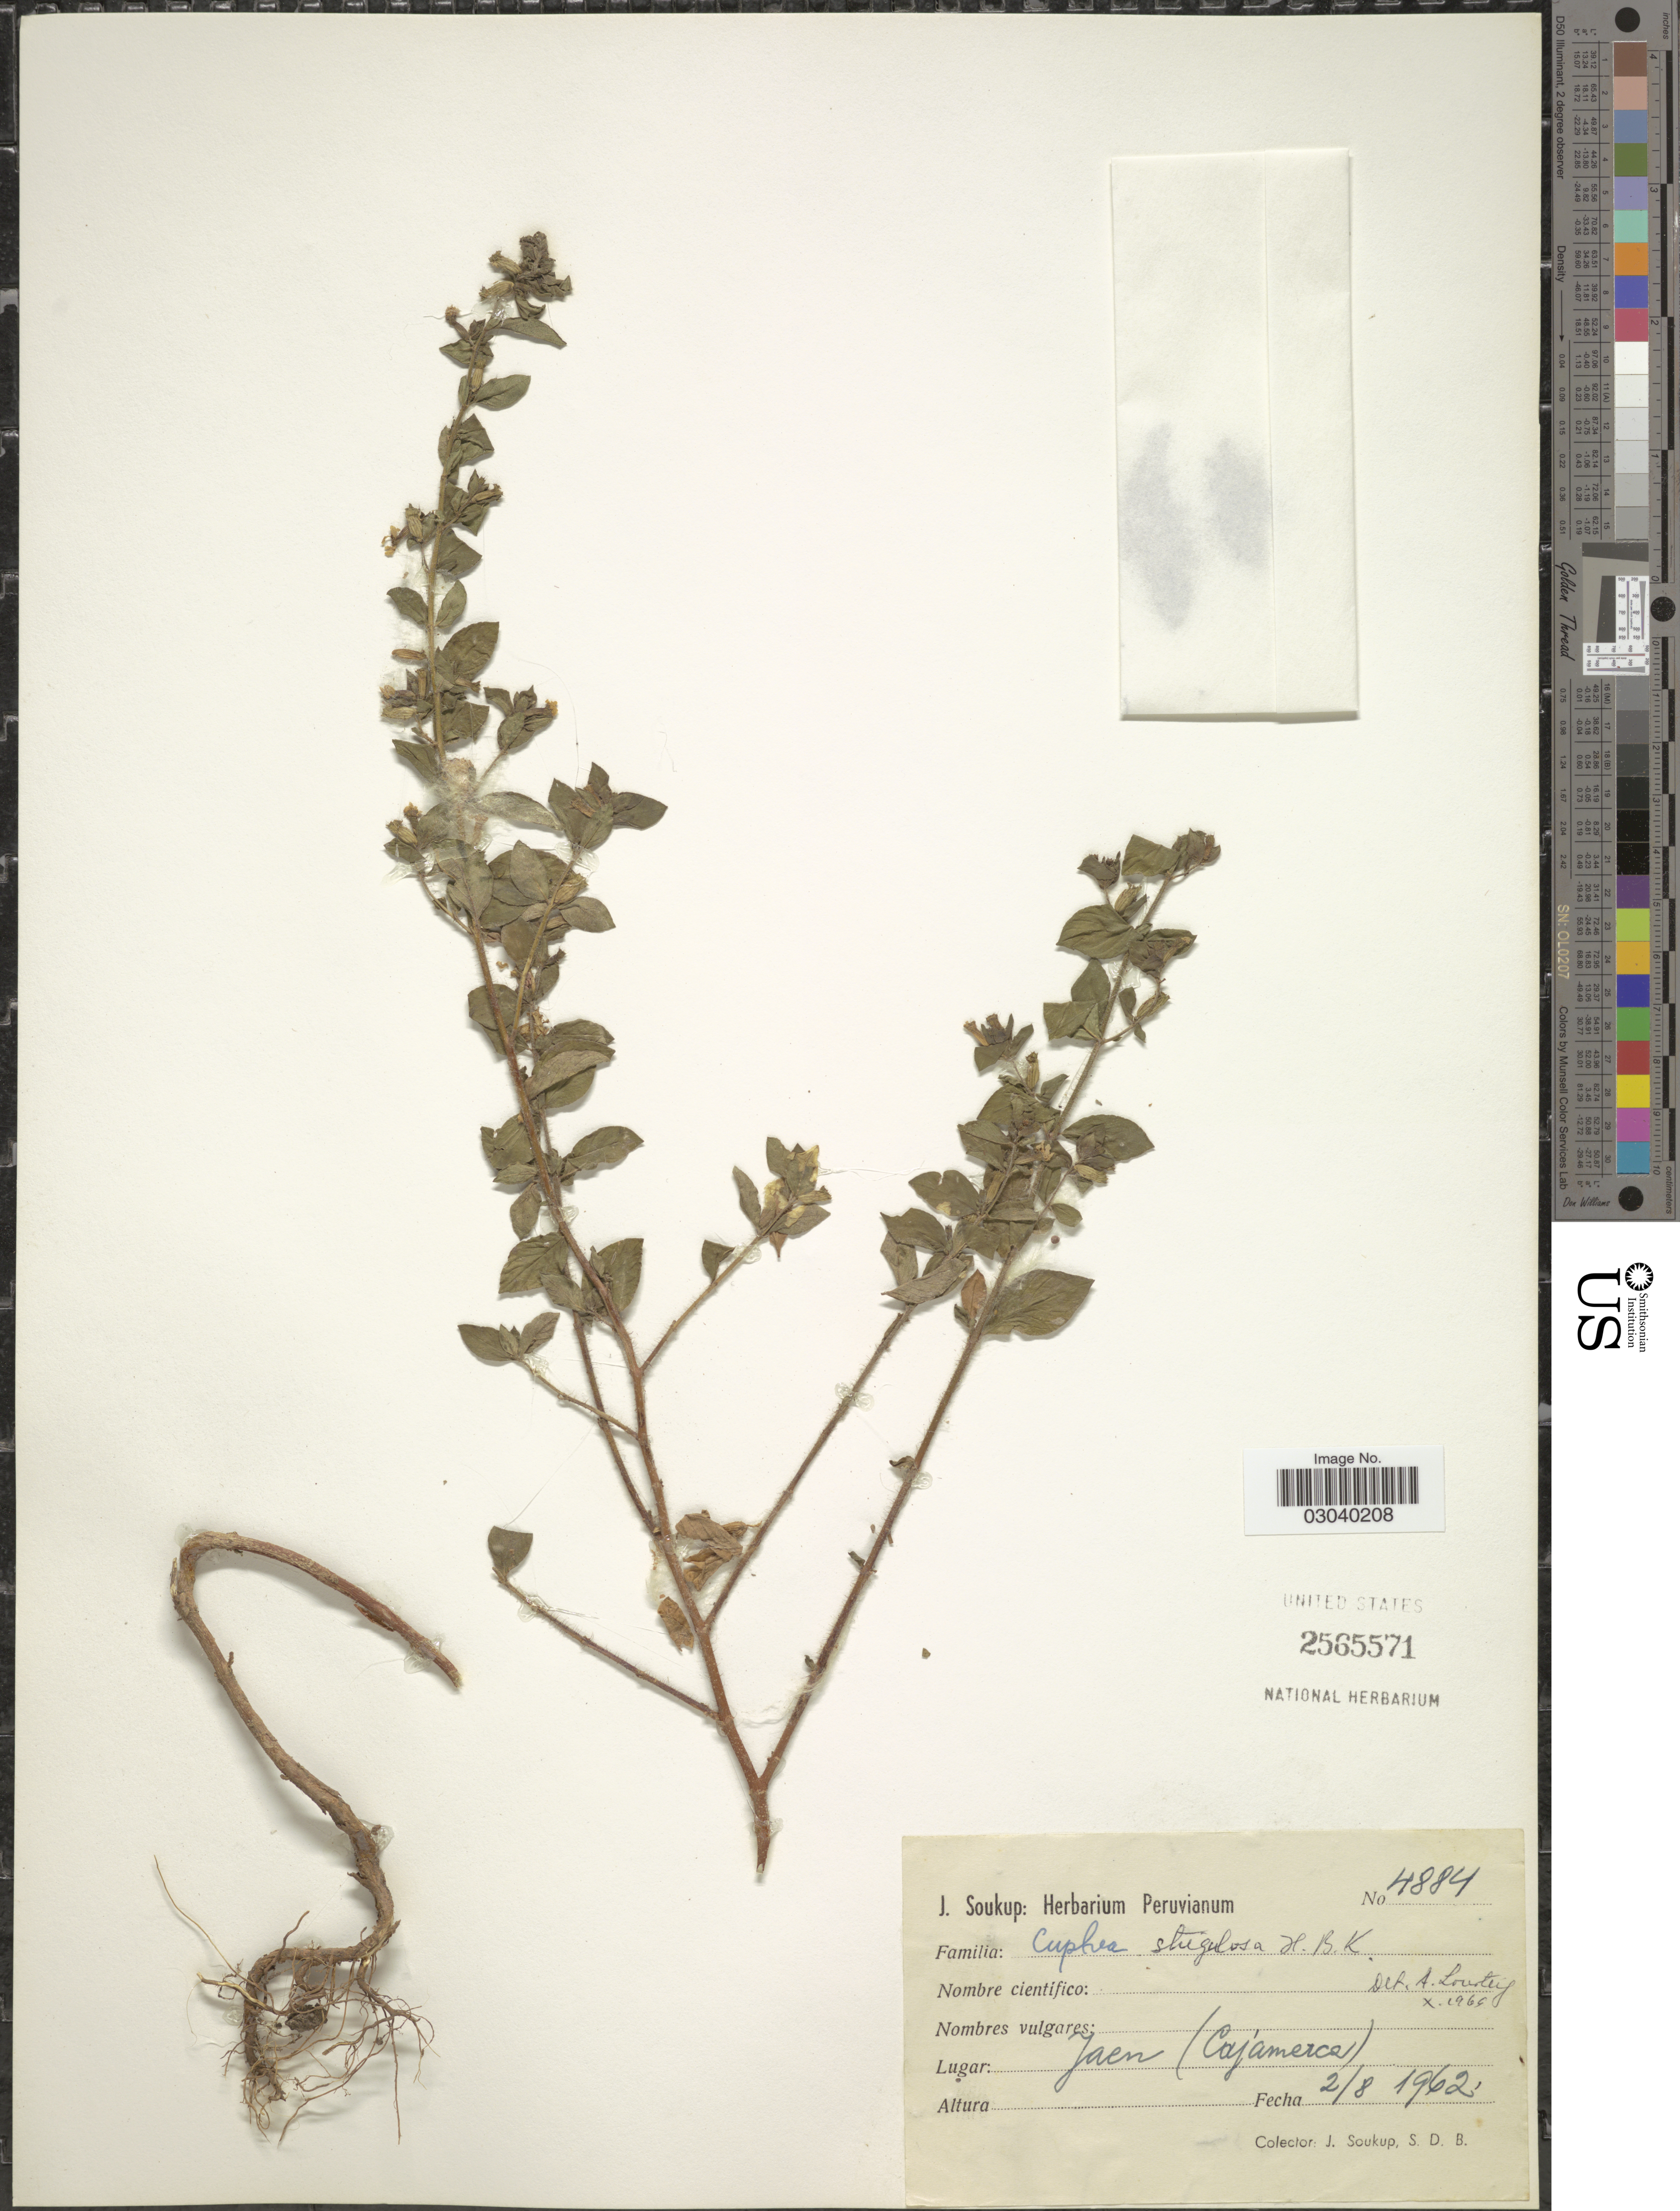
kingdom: Plantae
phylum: Tracheophyta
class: Magnoliopsida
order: Myrtales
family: Lythraceae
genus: Cuphea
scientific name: Cuphea strigulosa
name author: Kunth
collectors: J. Soukup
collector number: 4884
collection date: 1962-08-02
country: Peru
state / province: Cajamarca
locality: Jaen.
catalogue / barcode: US 2565571